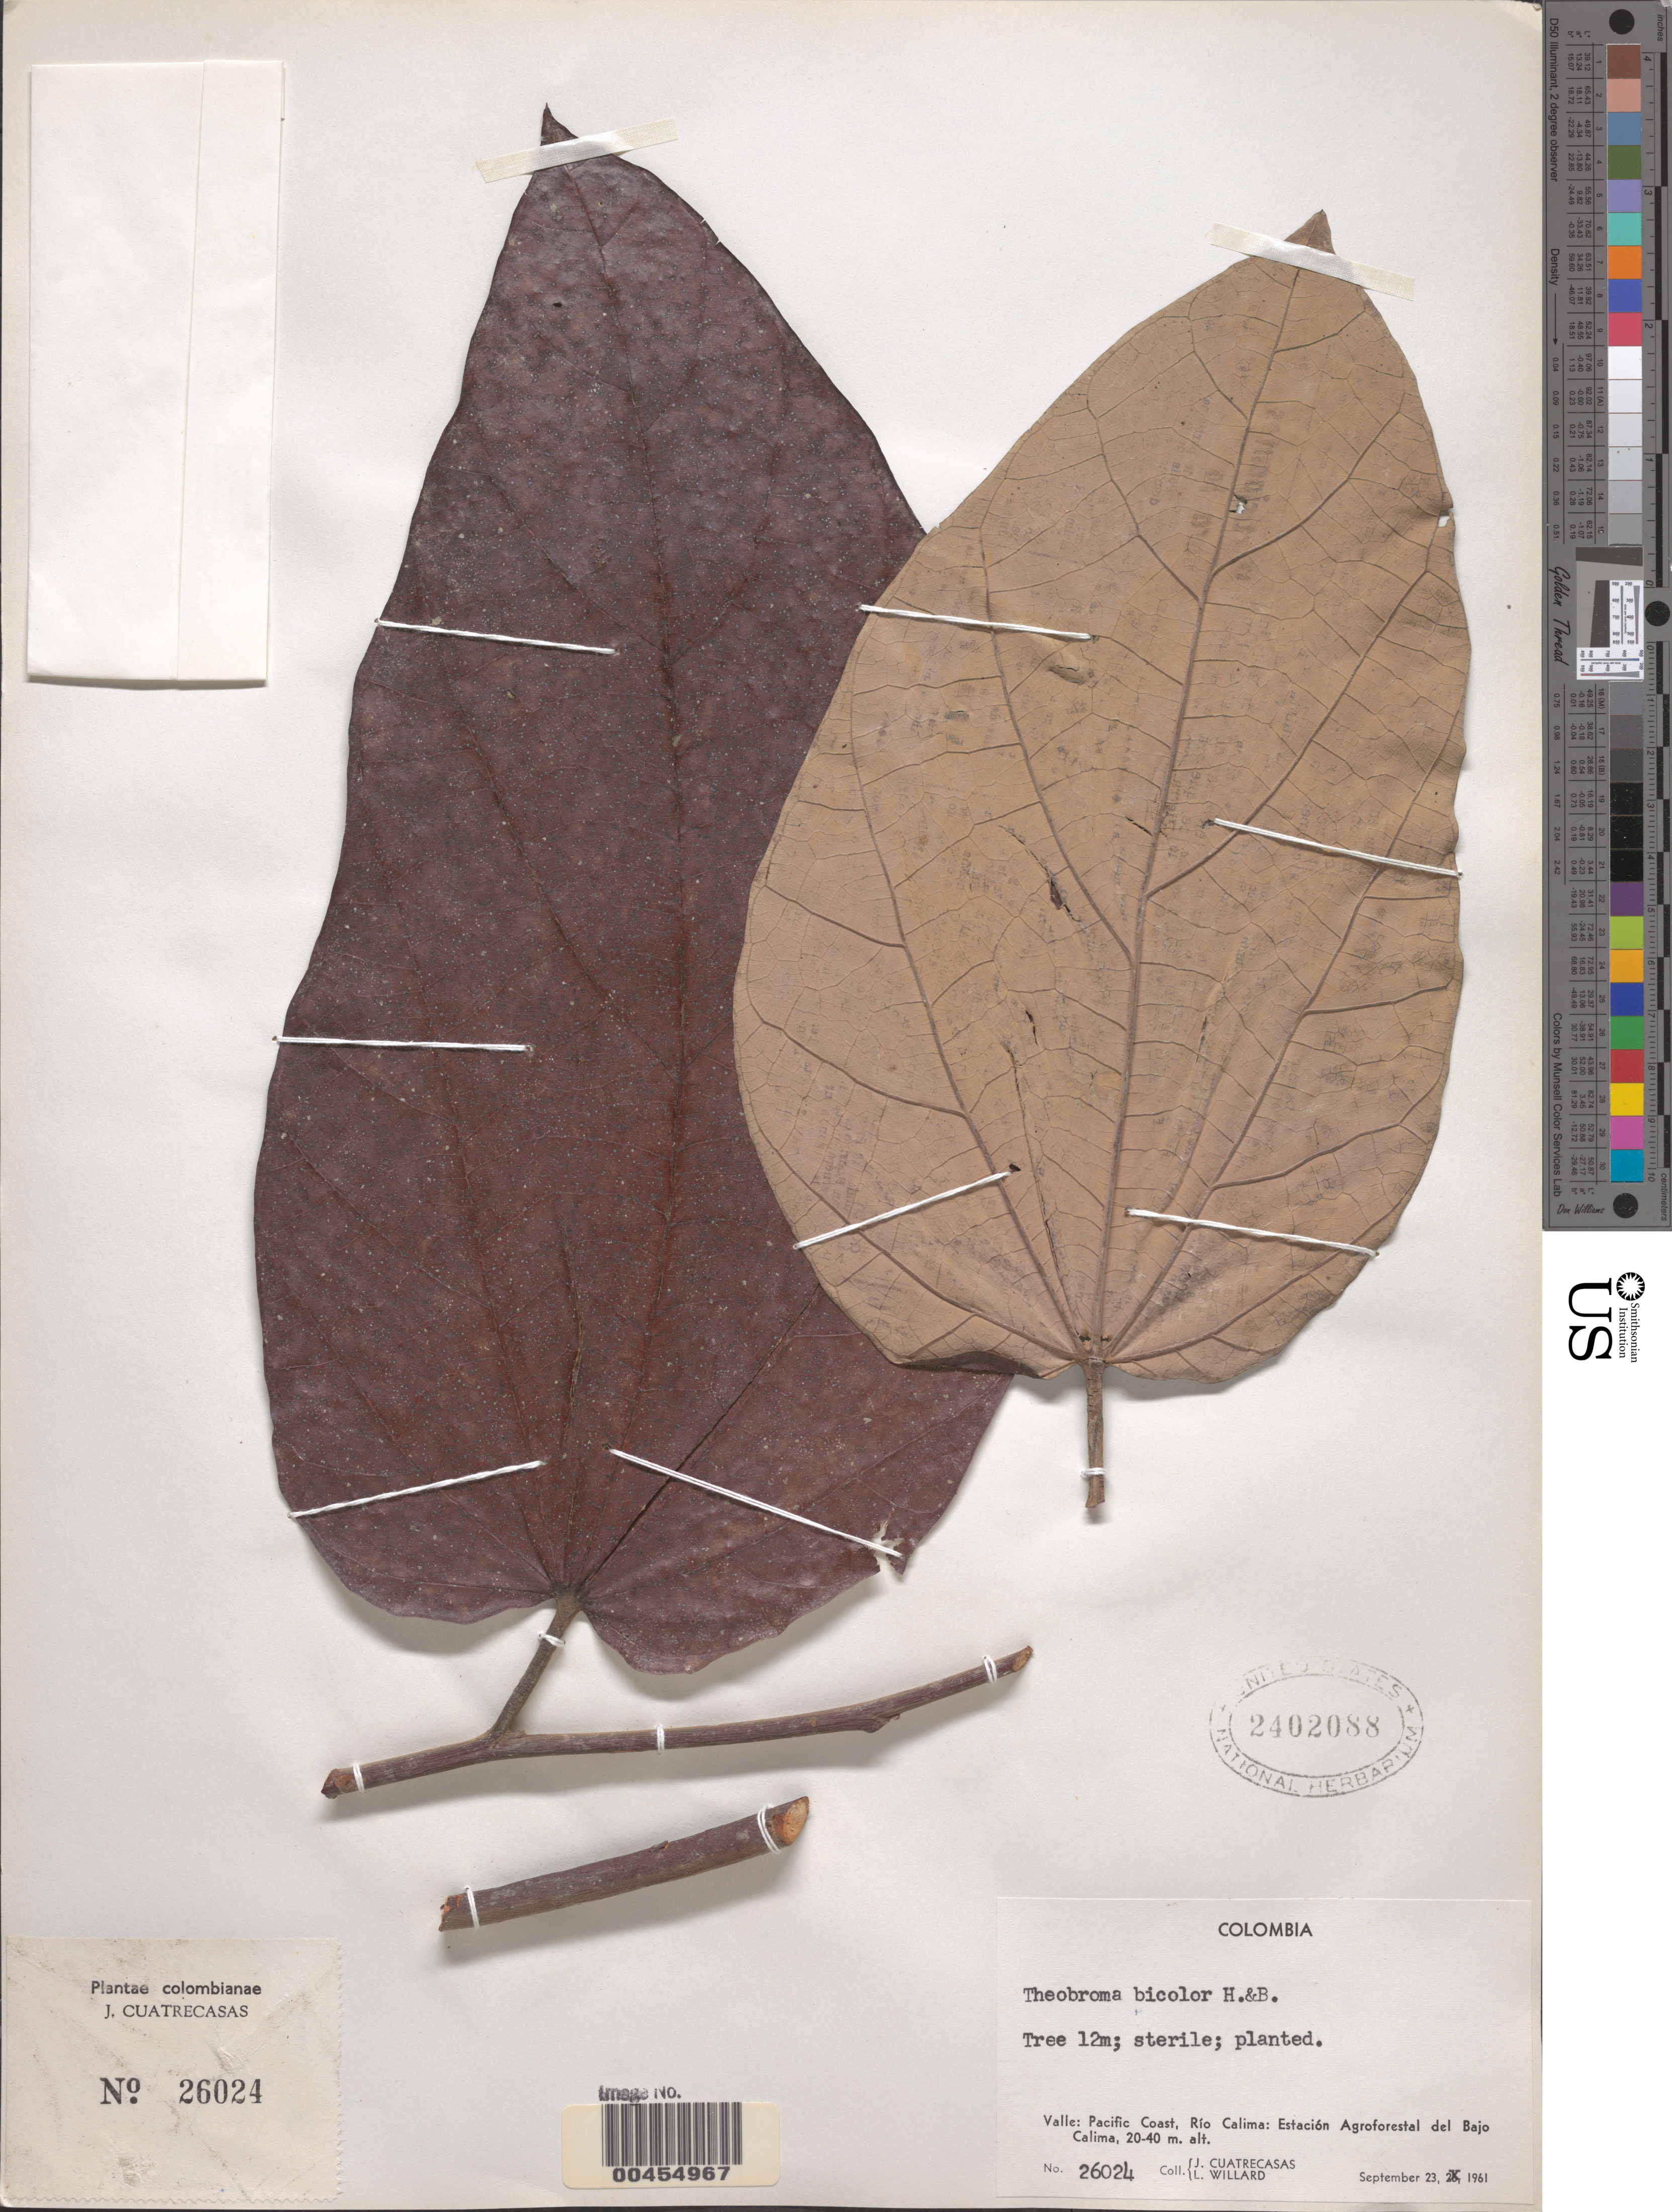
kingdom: Plantae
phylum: Tracheophyta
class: Magnoliopsida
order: Malvales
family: Malvaceae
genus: Theobroma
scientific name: Theobroma bicolor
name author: Bonpl.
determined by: Dorr, L. J., (BOT), Smithsonian Institution - National Museum of Natural History (UNITED STATES)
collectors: J. Cuatrecasas & L. Willard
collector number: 26024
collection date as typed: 23 Sep 1961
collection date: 1961-09-23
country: Colombia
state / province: Valle del Cauca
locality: Estación Agroforestal del Bajo Calima, Pacific Coast, Río Calima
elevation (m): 20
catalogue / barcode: US 2402088